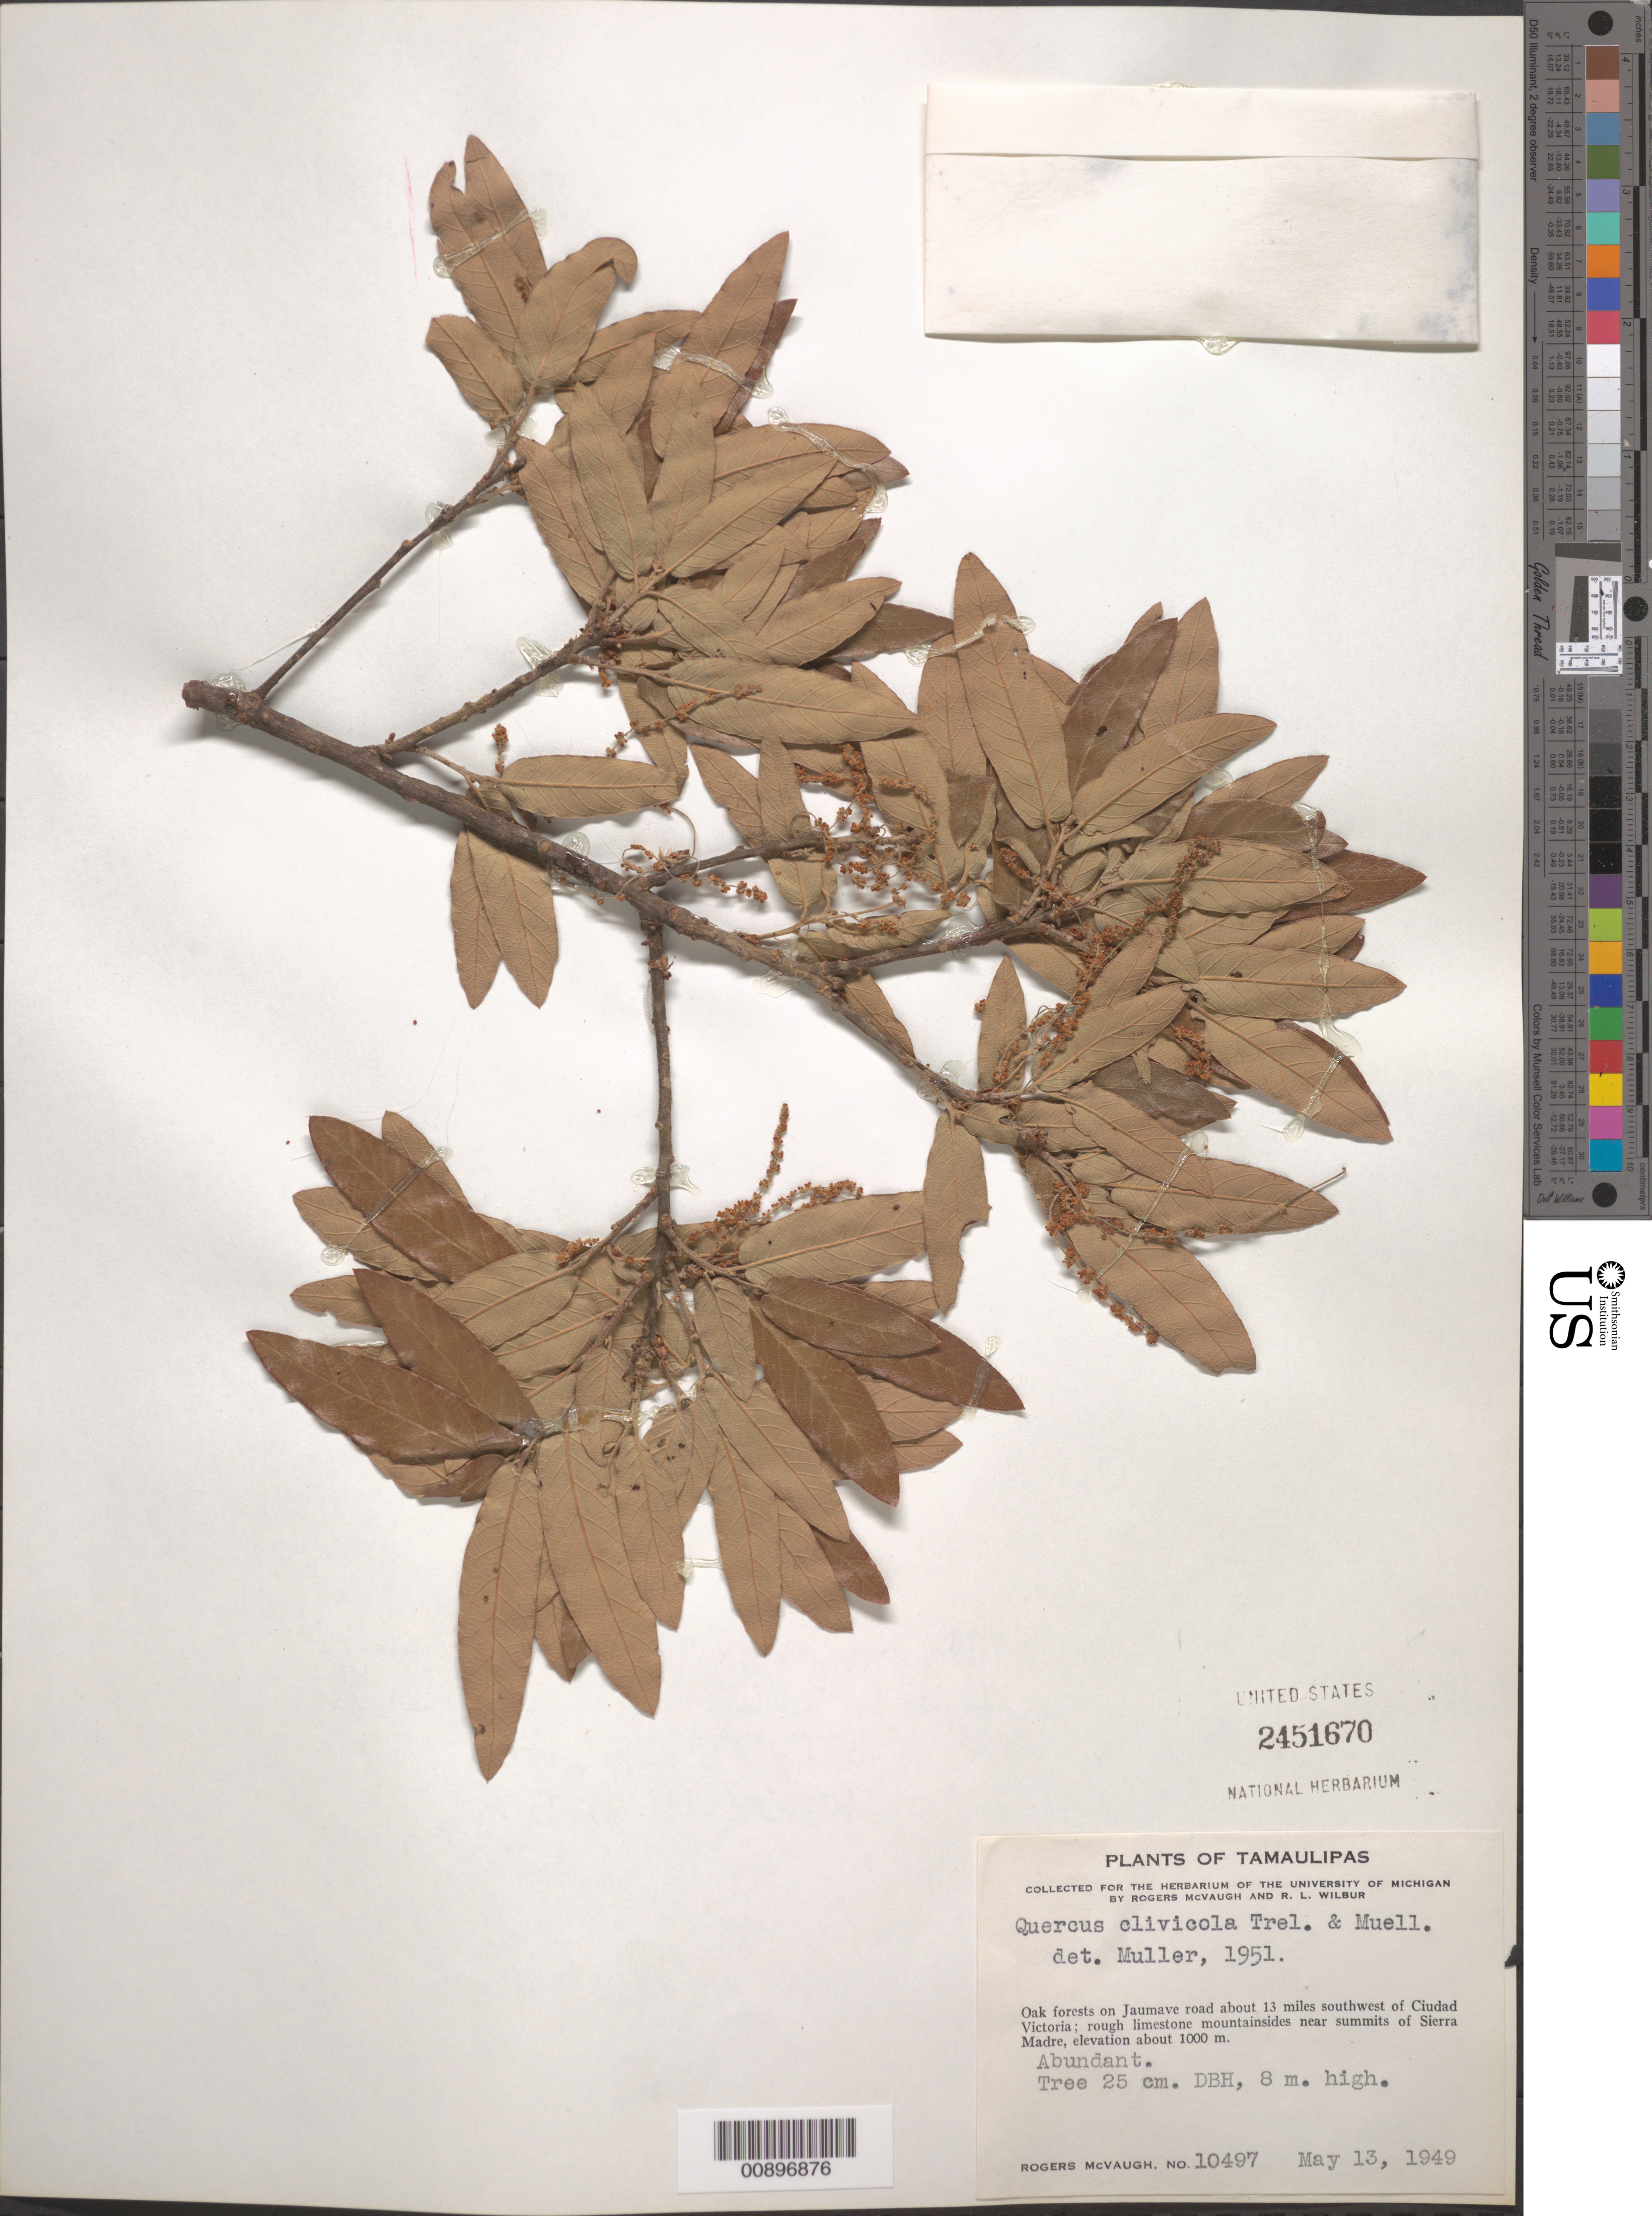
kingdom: Plantae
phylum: Tracheophyta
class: Magnoliopsida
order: Fagales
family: Fagaceae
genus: Quercus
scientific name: Quercus clivicola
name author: Trel. & C.H. Mull.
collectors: R. McVaugh & R. L. Wilbur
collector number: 10497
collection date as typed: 13 May 1949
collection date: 1949-05-13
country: Mexico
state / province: Tamaulipas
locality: Oak forest on Jaumave road about 13 miles southwest of Ciudad Victoria. Near summits of Sierra Madre.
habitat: Rough limestone mountainsides near summits of Sierra Madre.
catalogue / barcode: US 2451670